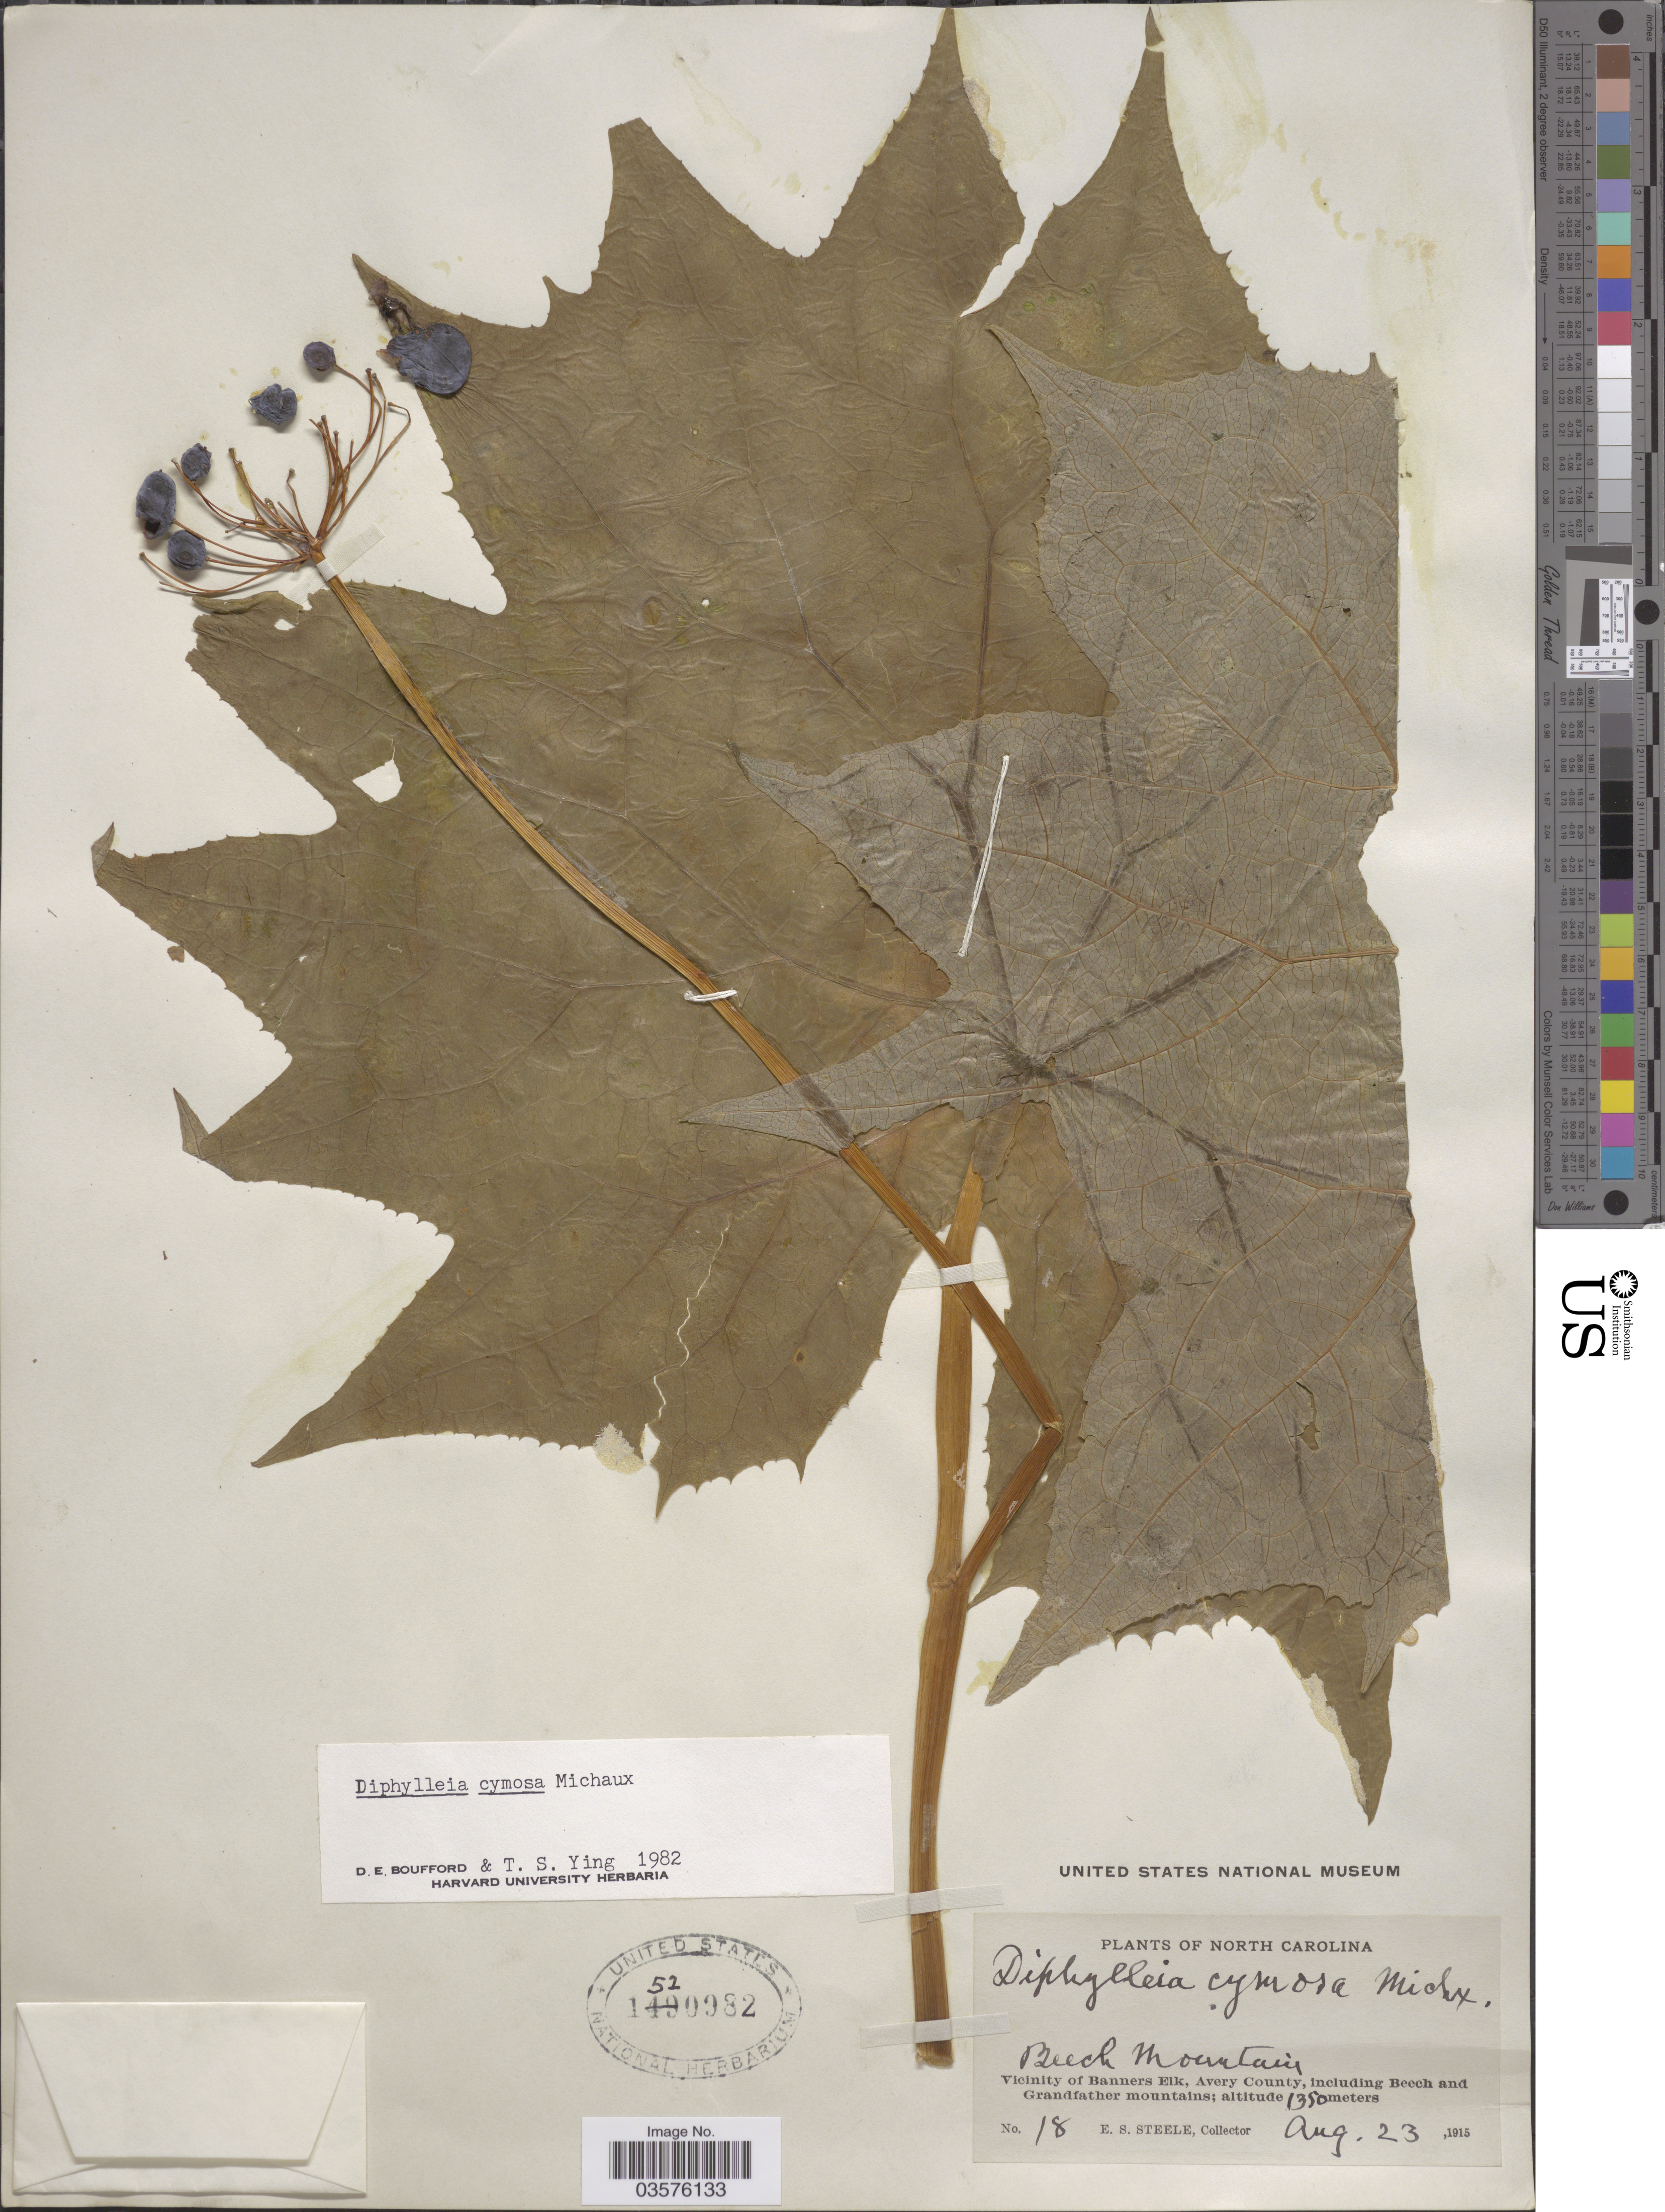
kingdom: Plantae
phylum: Tracheophyta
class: Magnoliopsida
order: Ranunculales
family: Berberidaceae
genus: Diphylleia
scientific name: Diphylleia cymosa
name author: Michx.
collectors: E. Steele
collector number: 18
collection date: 1915-08-23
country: United States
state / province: North Carolina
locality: Beech Mountain. Vicinity of Banners Elk, Avery County, including Beech and Grandfather mountains.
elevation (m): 1350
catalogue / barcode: US 1520982